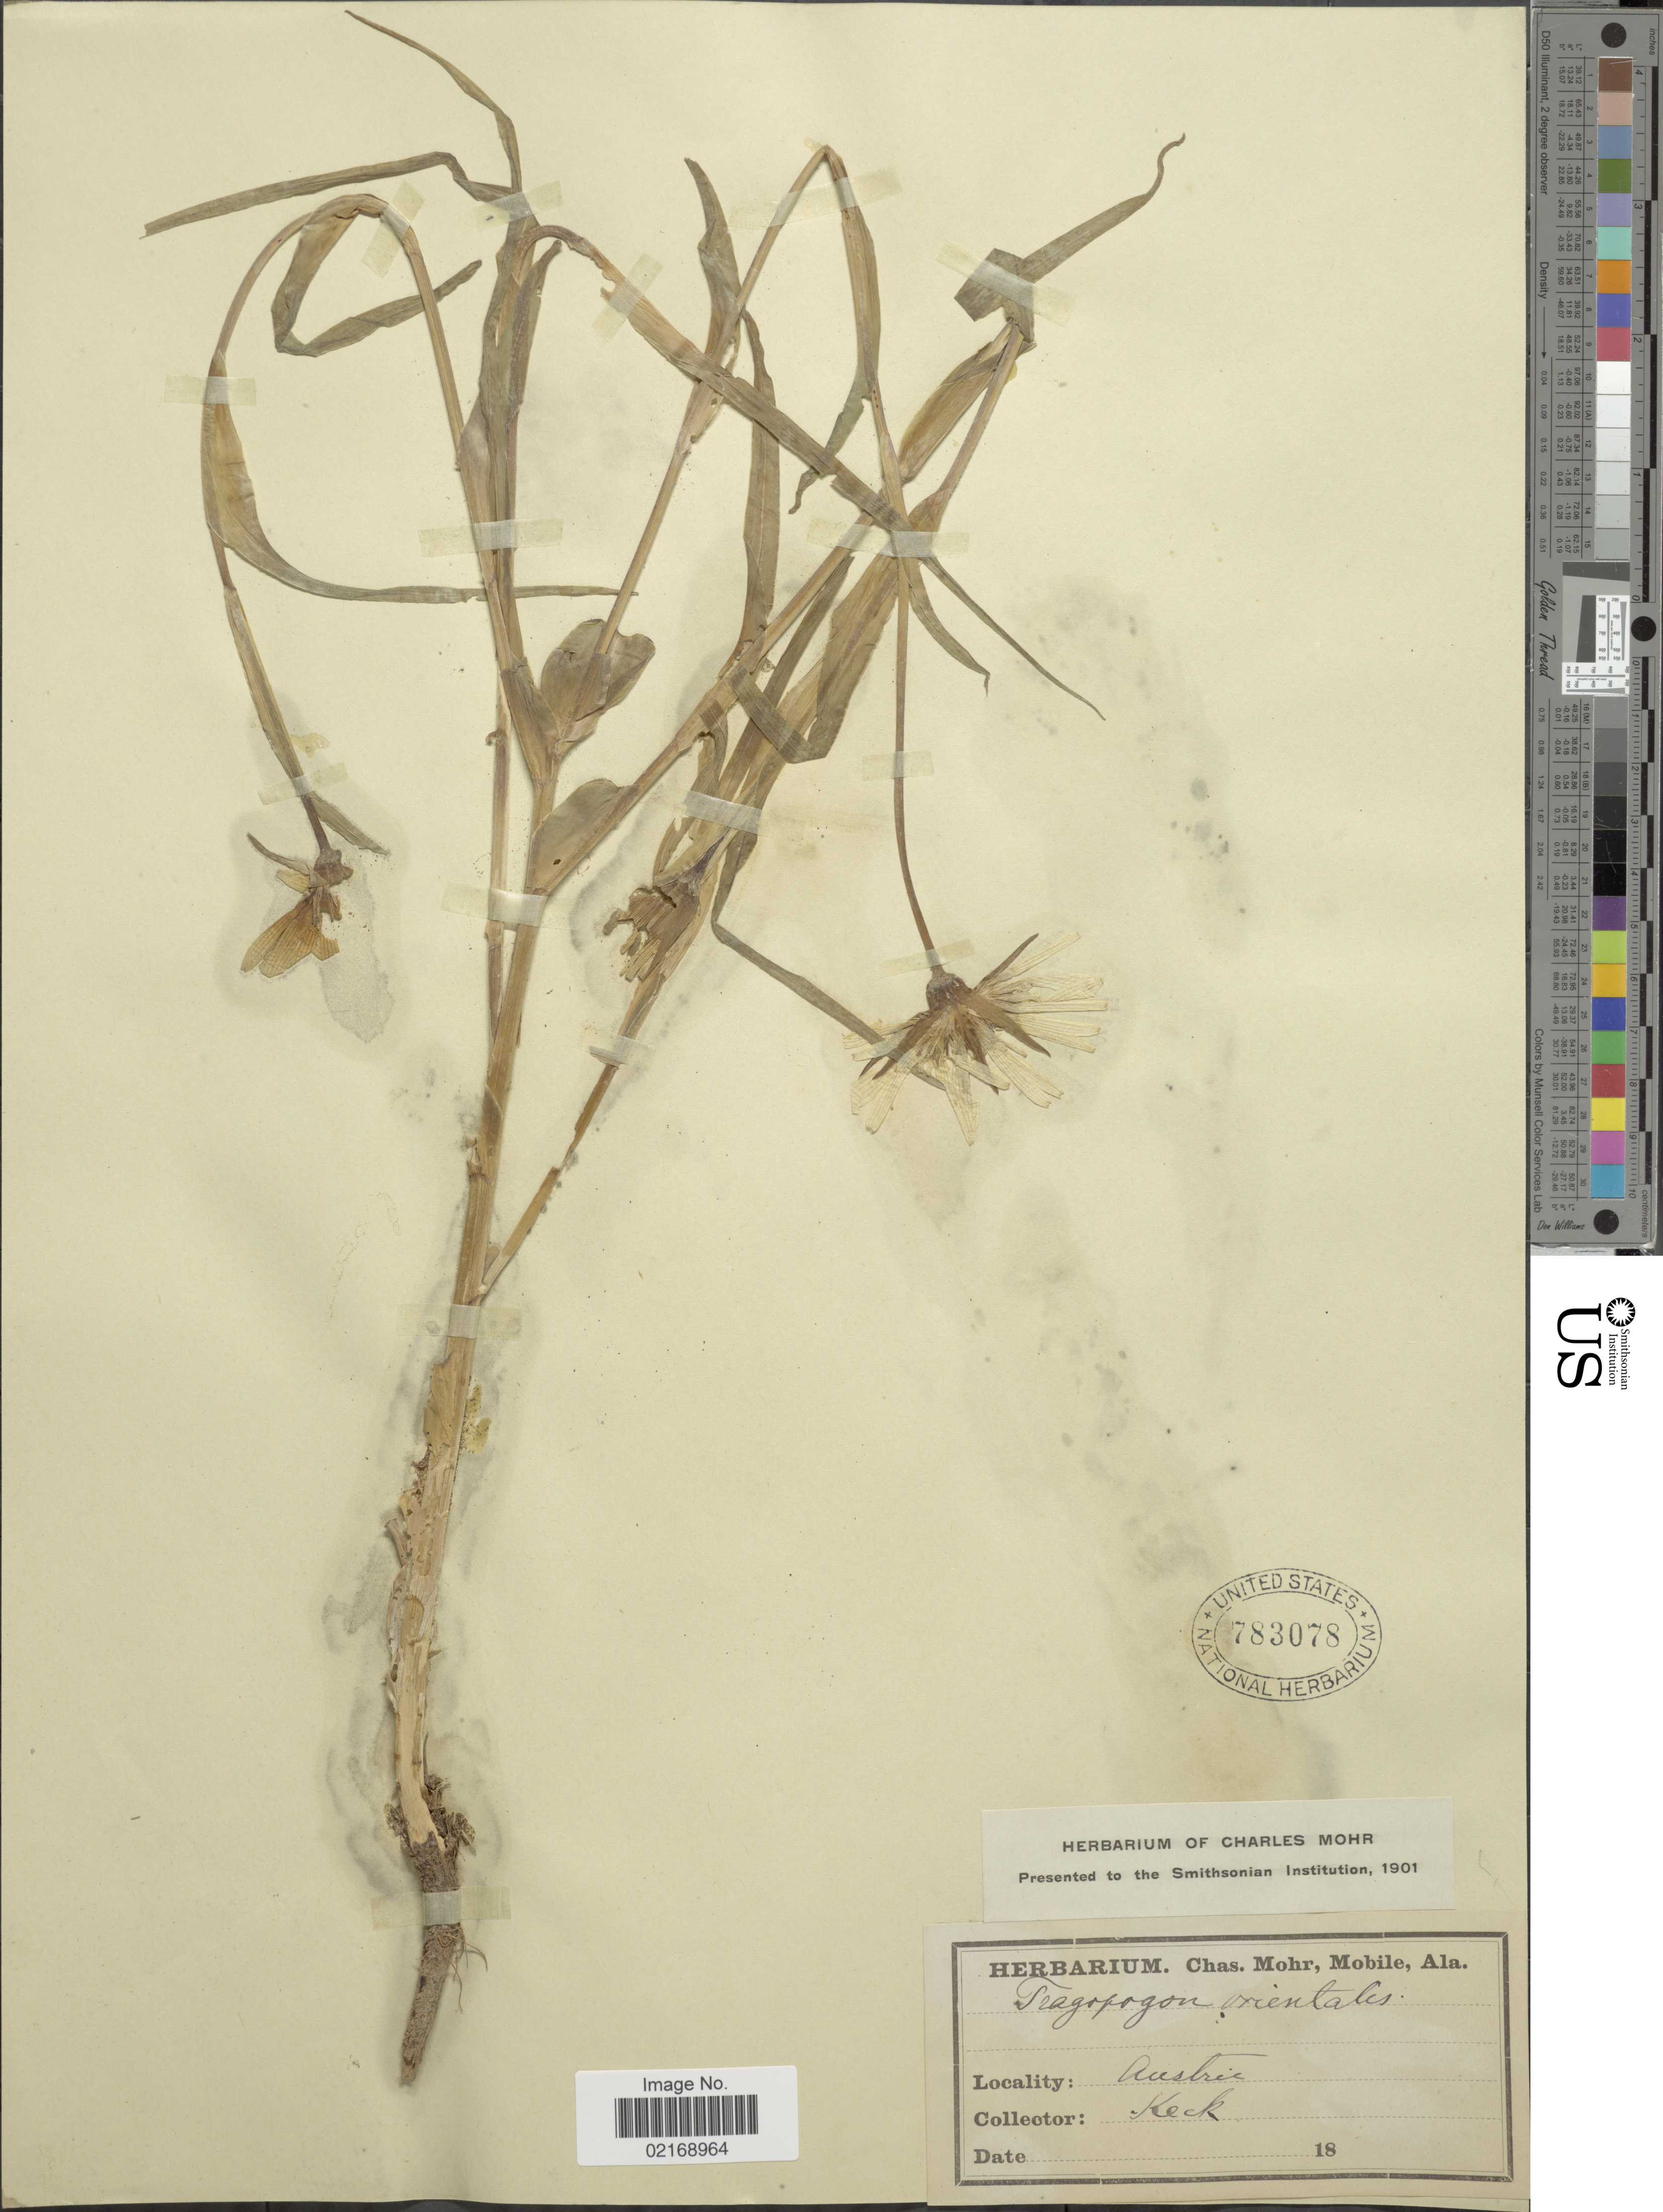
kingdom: Plantae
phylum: Tracheophyta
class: Magnoliopsida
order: Asterales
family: Asteraceae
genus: Tragopogon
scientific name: Tragopogon orientalis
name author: L.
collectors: -- Keck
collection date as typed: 18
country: Austria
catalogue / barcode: US 783078